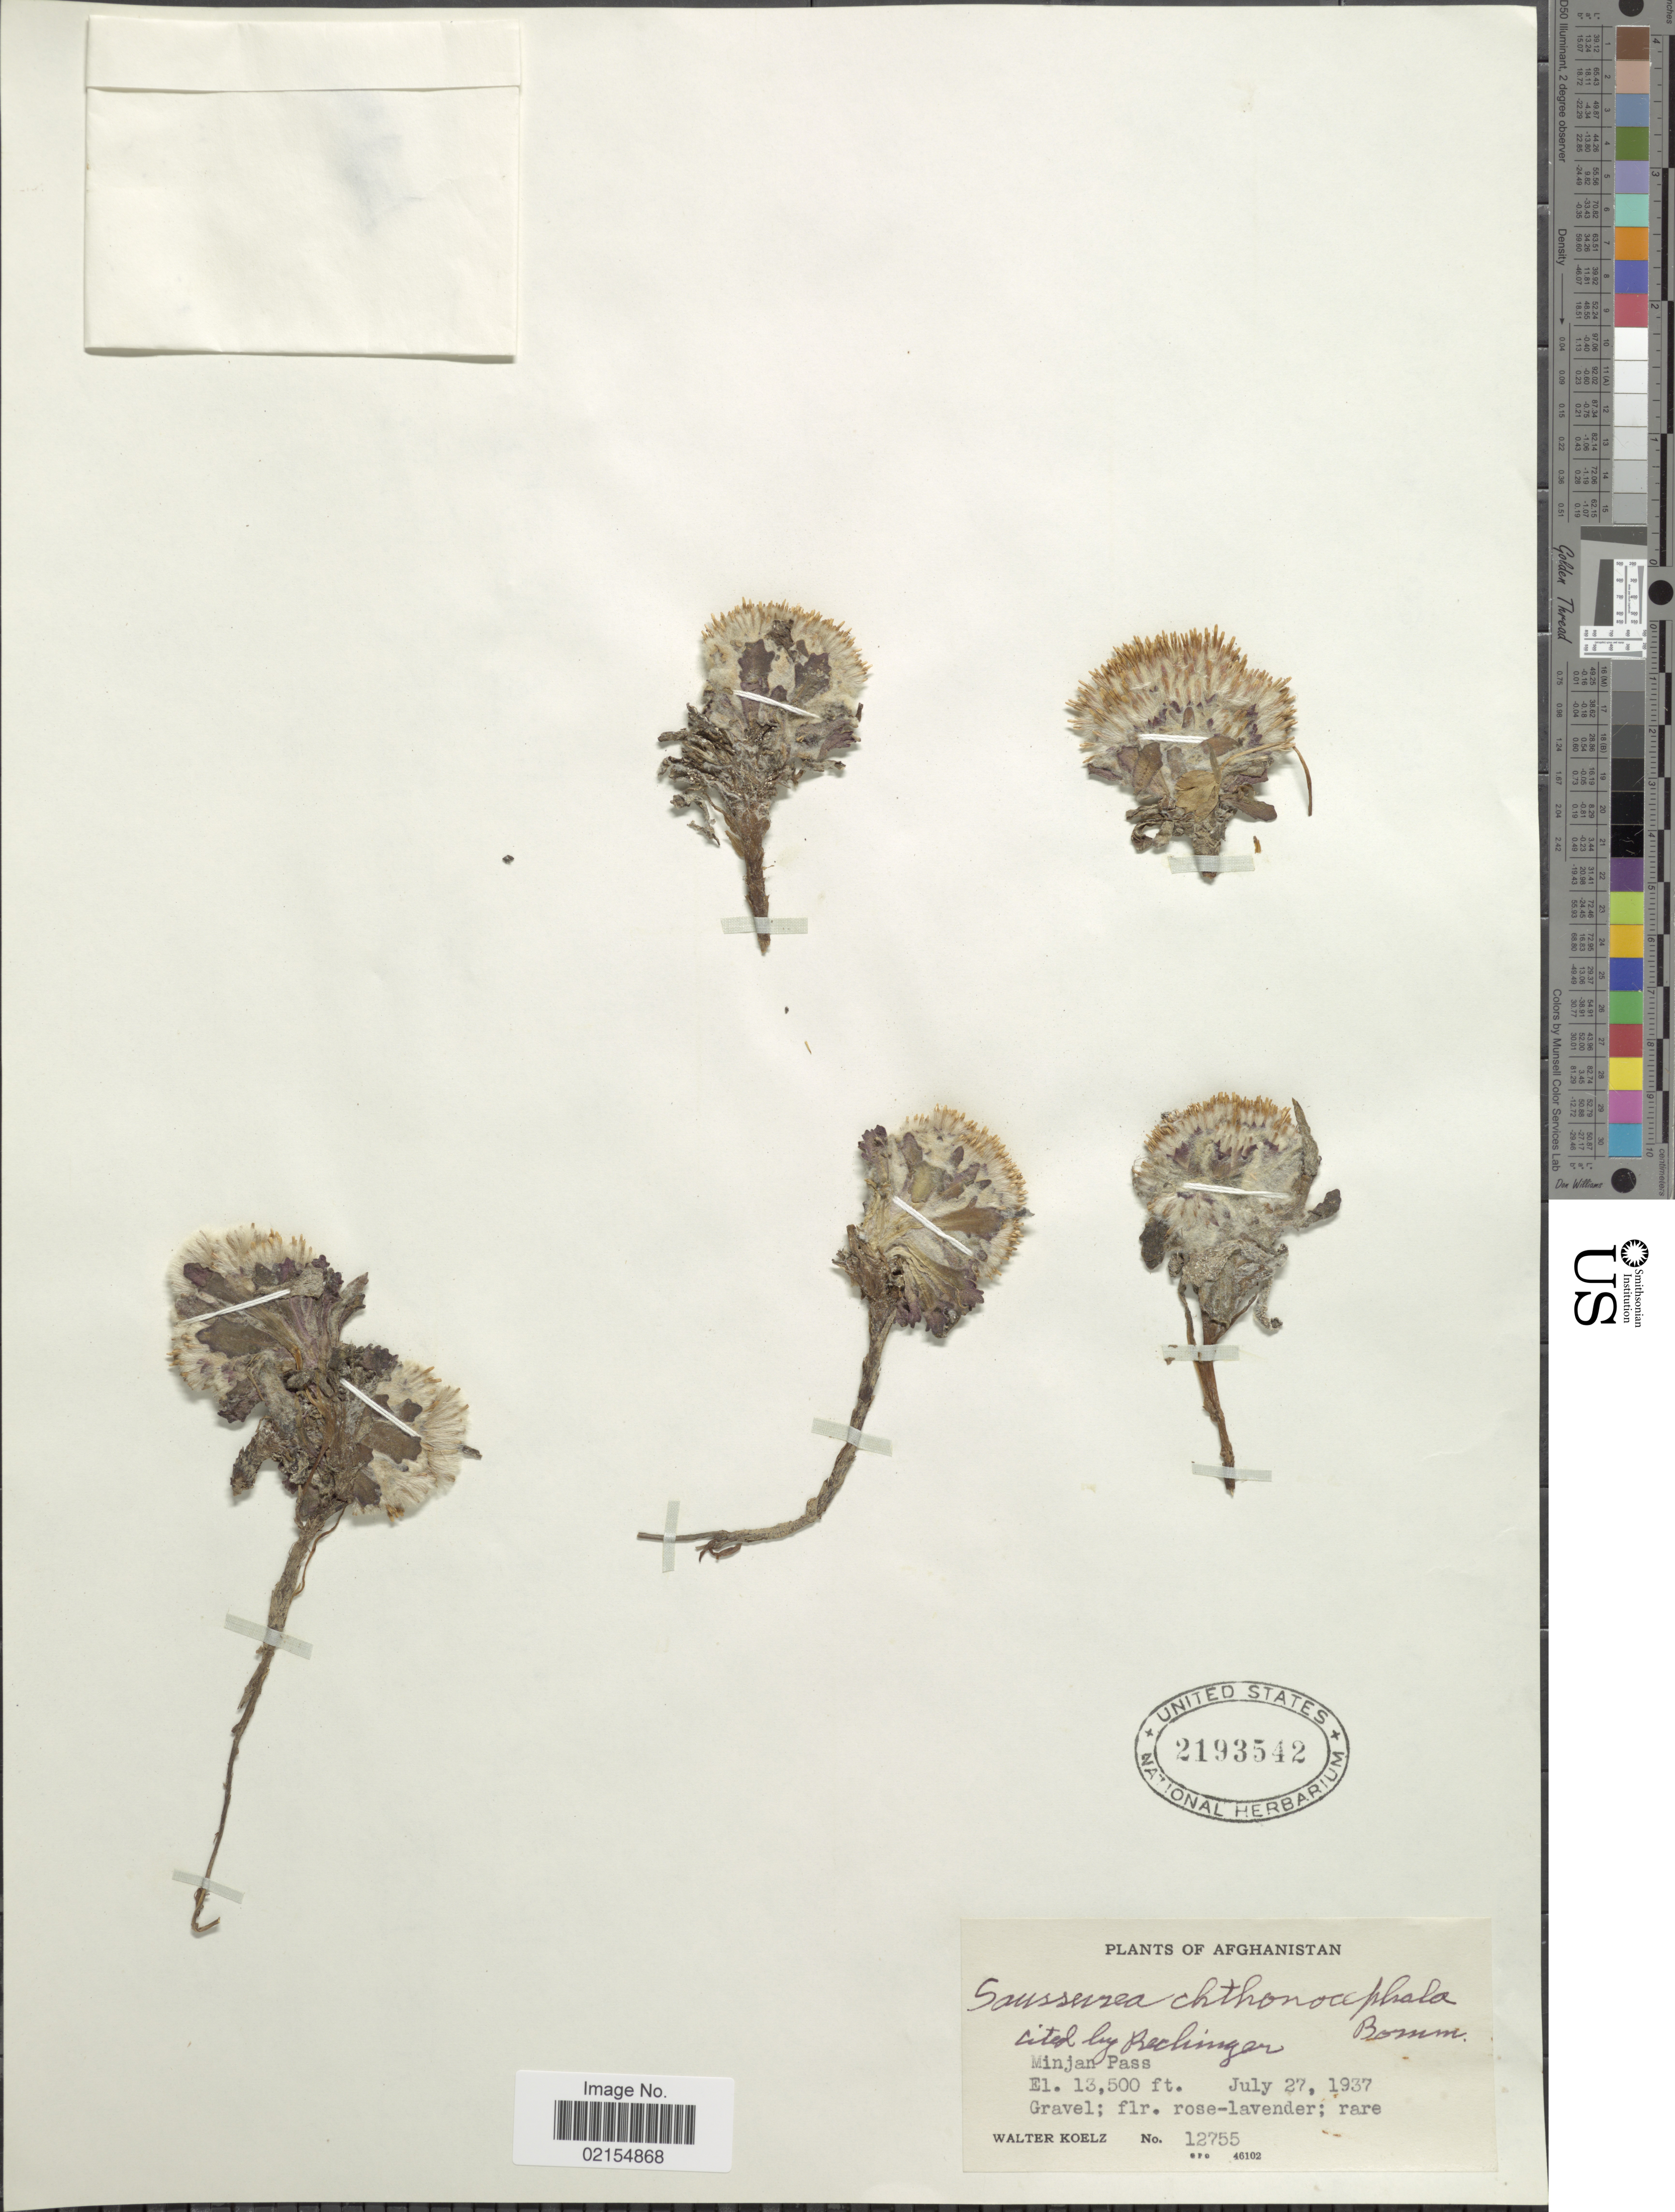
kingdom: Plantae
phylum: Tracheophyta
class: Magnoliopsida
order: Asterales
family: Asteraceae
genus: Saussurea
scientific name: Saussurea chthonocephala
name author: Bornm.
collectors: W. N. Koelz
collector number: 12755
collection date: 1937-07-27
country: Afghanistan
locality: Minjan Pass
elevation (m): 4115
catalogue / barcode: US 2193542